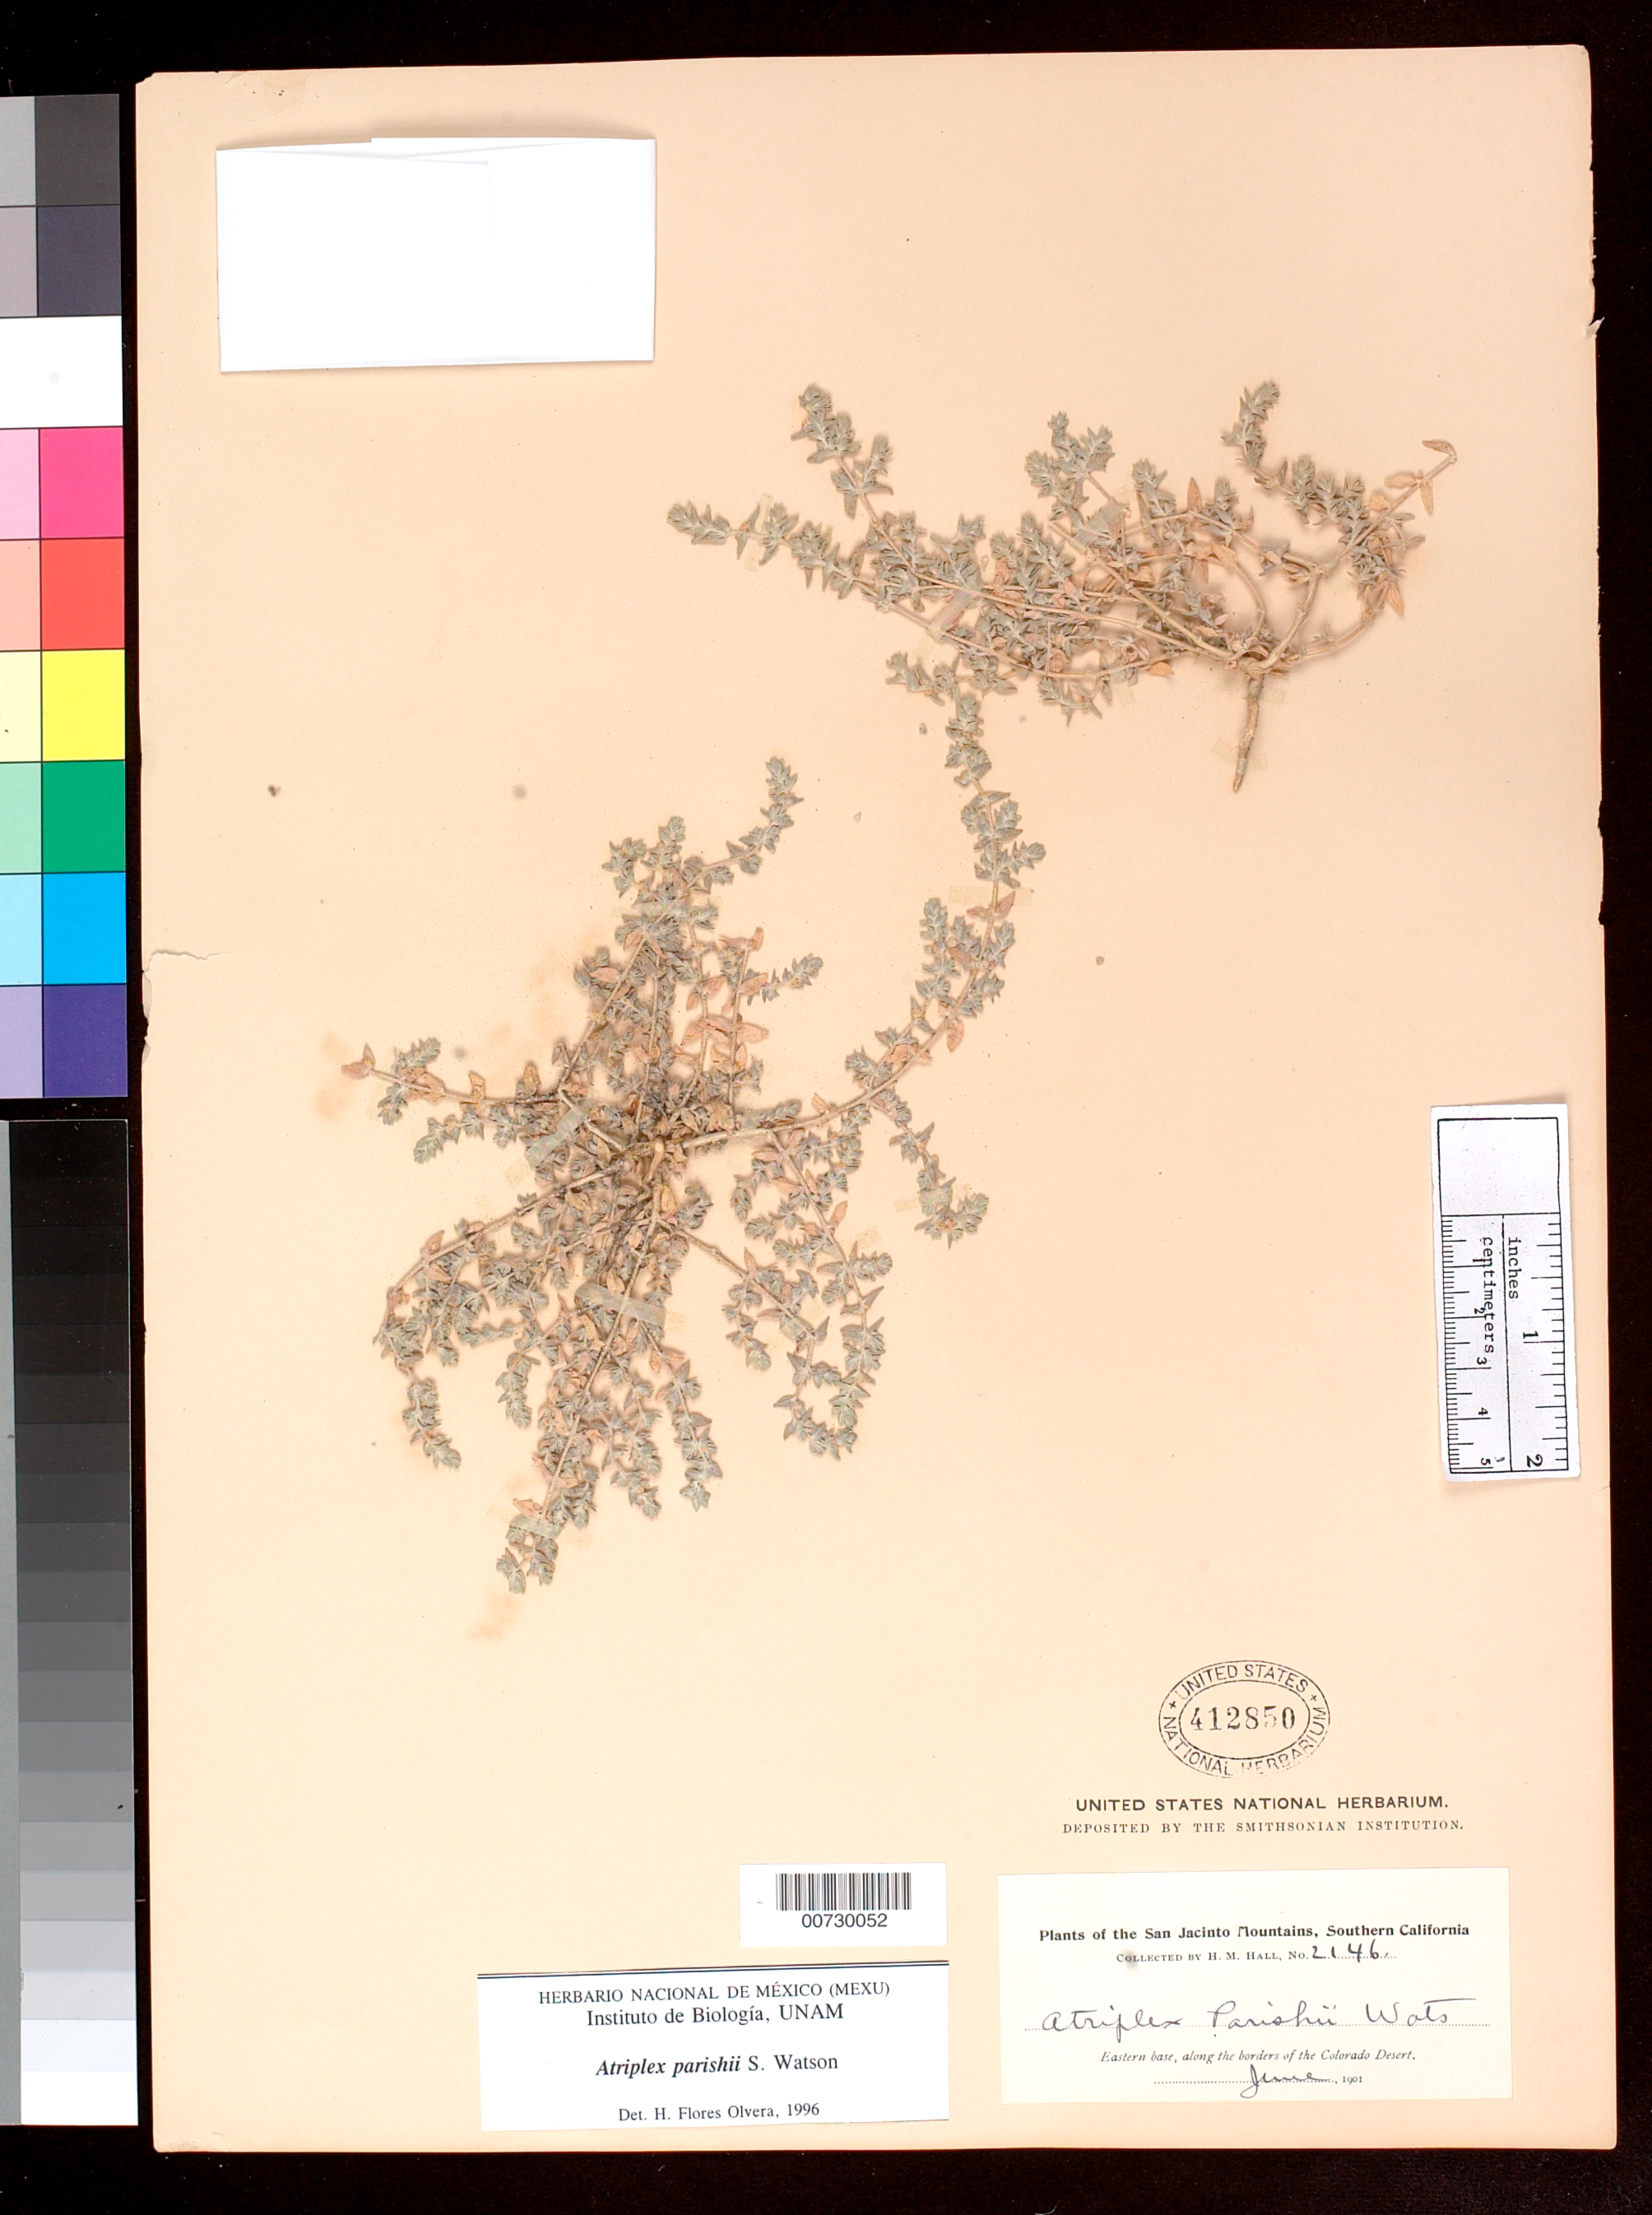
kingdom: Plantae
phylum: Tracheophyta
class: Magnoliopsida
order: Caryophyllales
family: Amaranthaceae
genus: Atriplex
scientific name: Atriplex parishii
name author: S. Watson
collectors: H. M. Hall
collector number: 2146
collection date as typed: Jun 1901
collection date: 1901-06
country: United States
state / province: California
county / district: Riverside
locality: Eastern base, along the borders of the Colorado Desert.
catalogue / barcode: US 412850